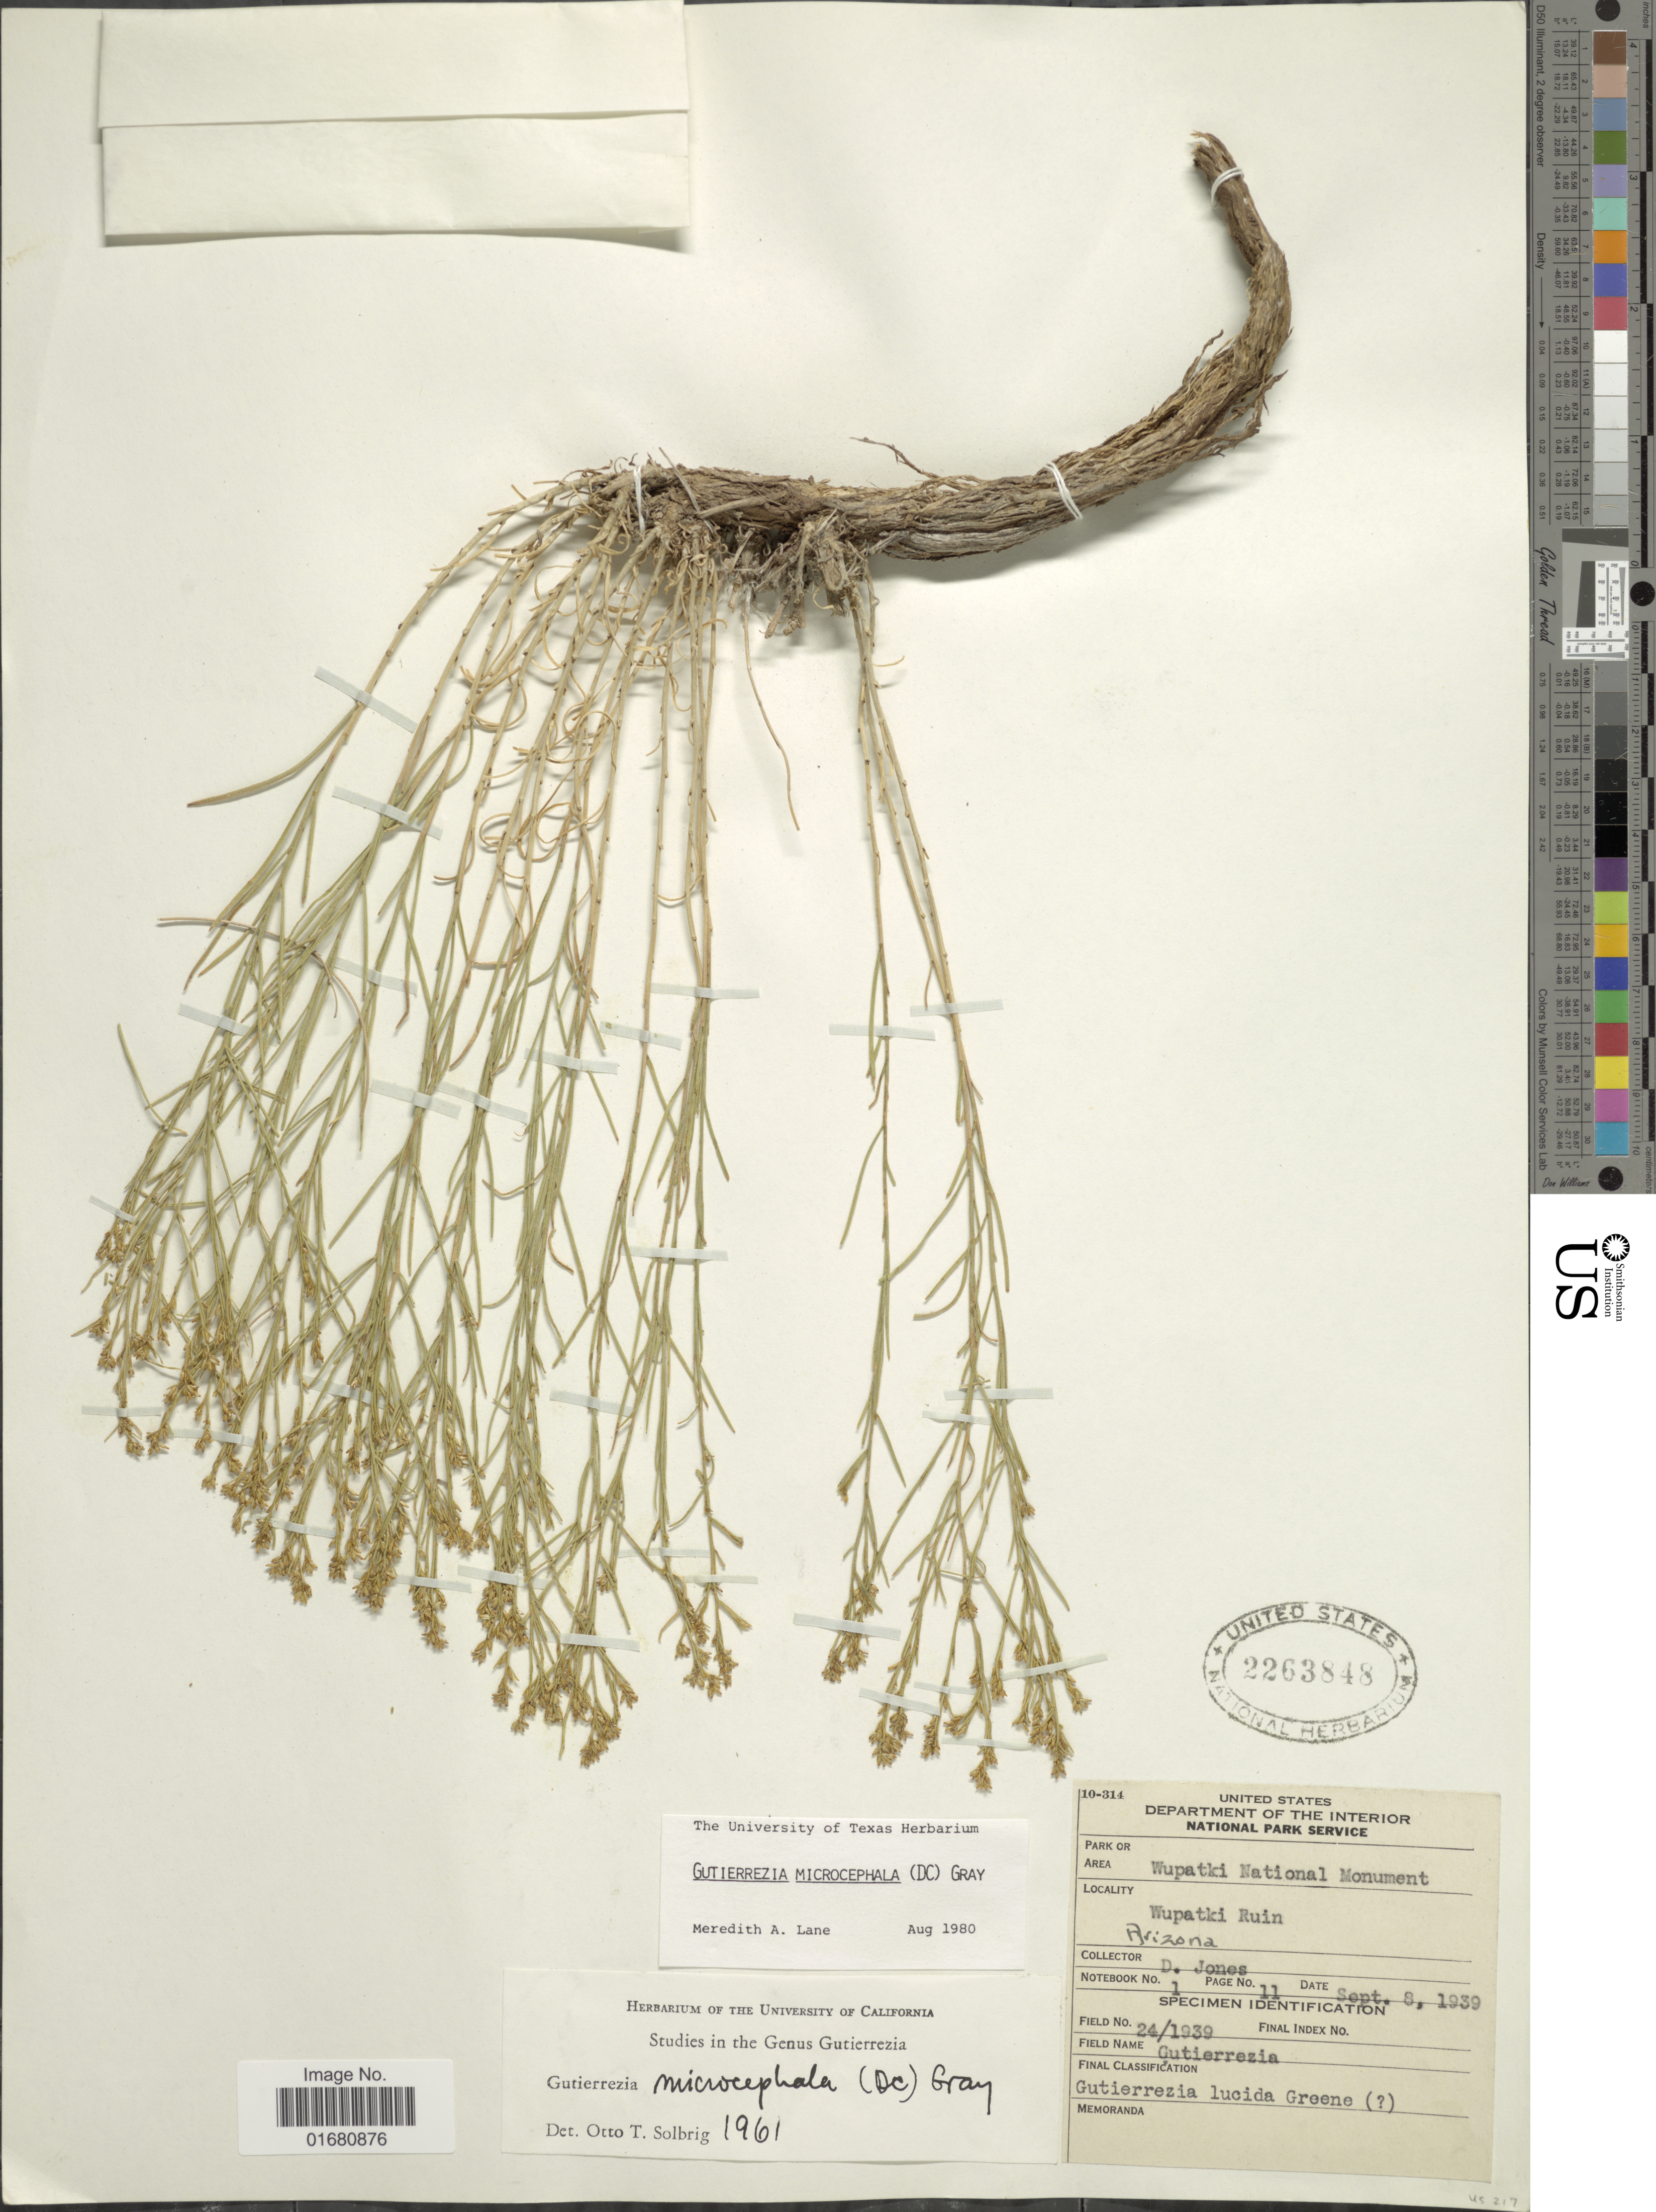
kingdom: Plantae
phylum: Tracheophyta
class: Magnoliopsida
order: Asterales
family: Asteraceae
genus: Gutierrezia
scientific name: Gutierrezia microcephala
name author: (DC.) A. Gray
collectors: D. Jones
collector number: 24/1939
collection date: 1939-09-08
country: United States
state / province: Arizona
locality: Wupatki National Monument, Wupatki Ruin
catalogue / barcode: US 2263848